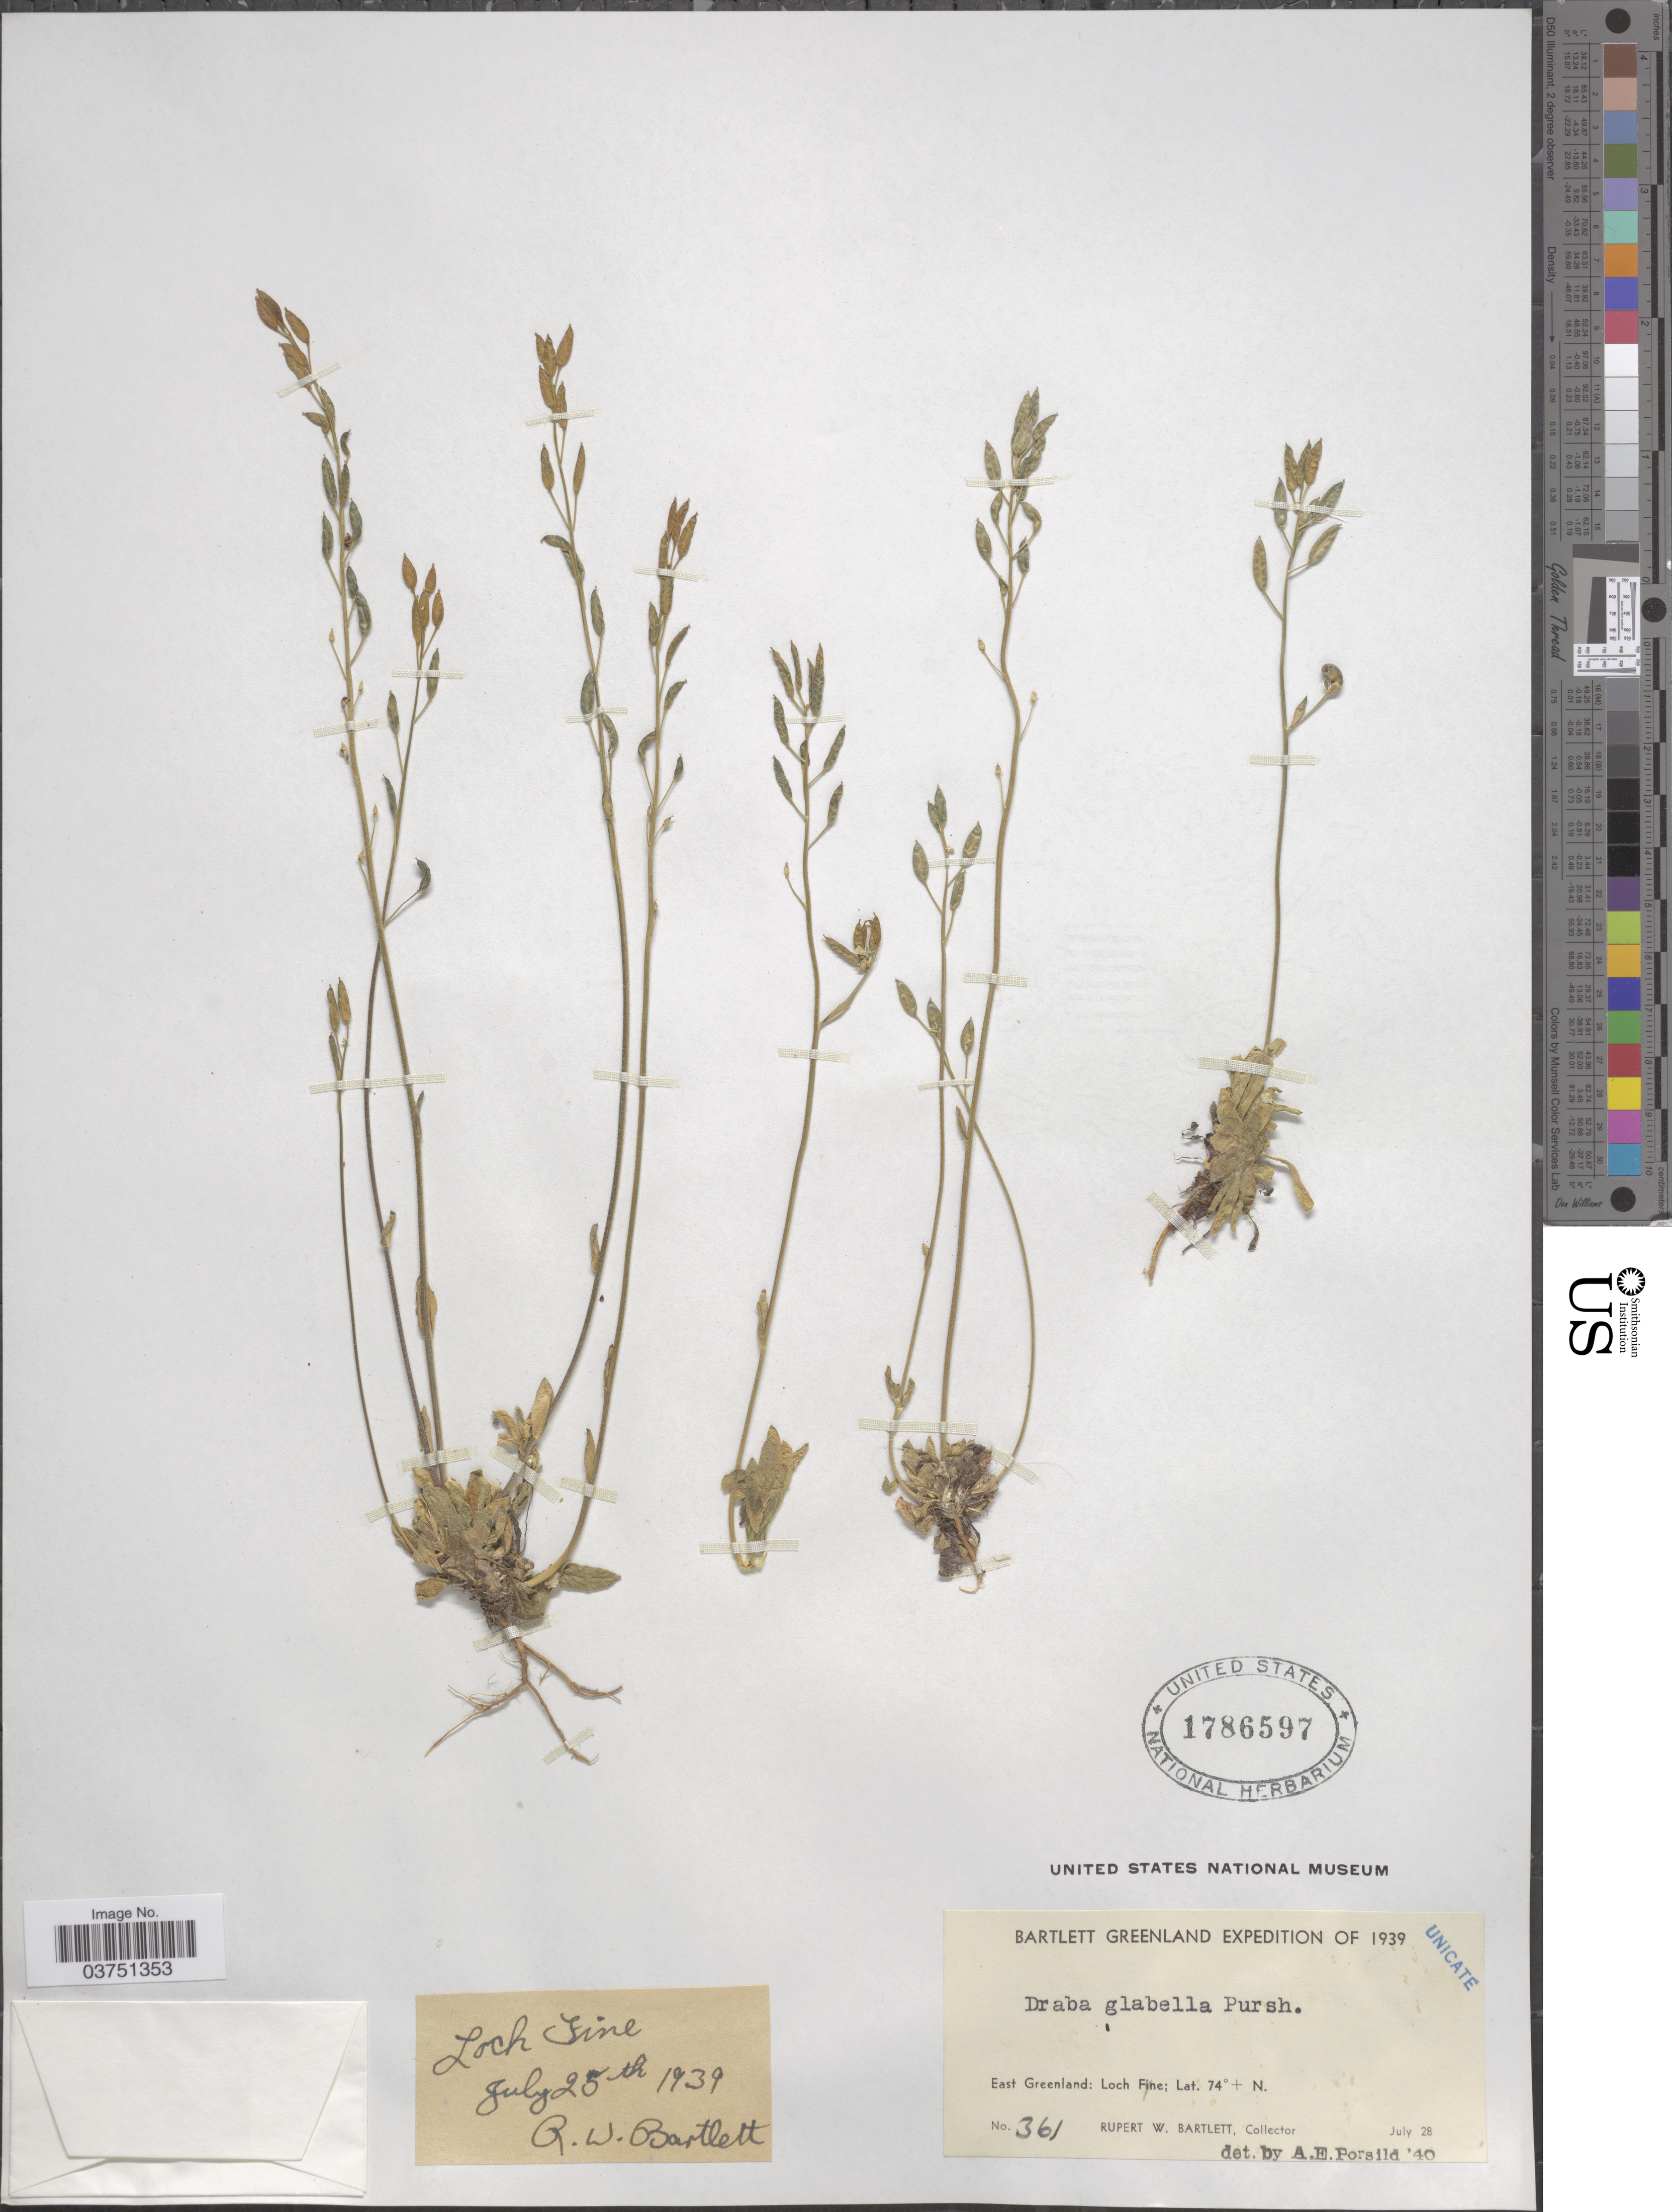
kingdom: Plantae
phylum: Tracheophyta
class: Magnoliopsida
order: Brassicales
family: Brassicaceae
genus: Draba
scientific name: Draba glabella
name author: Pursh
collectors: R. W. Bartlett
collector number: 361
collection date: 1939-07-28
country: Greenland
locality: East Greenland: Loch Fine.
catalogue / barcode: US 1786597